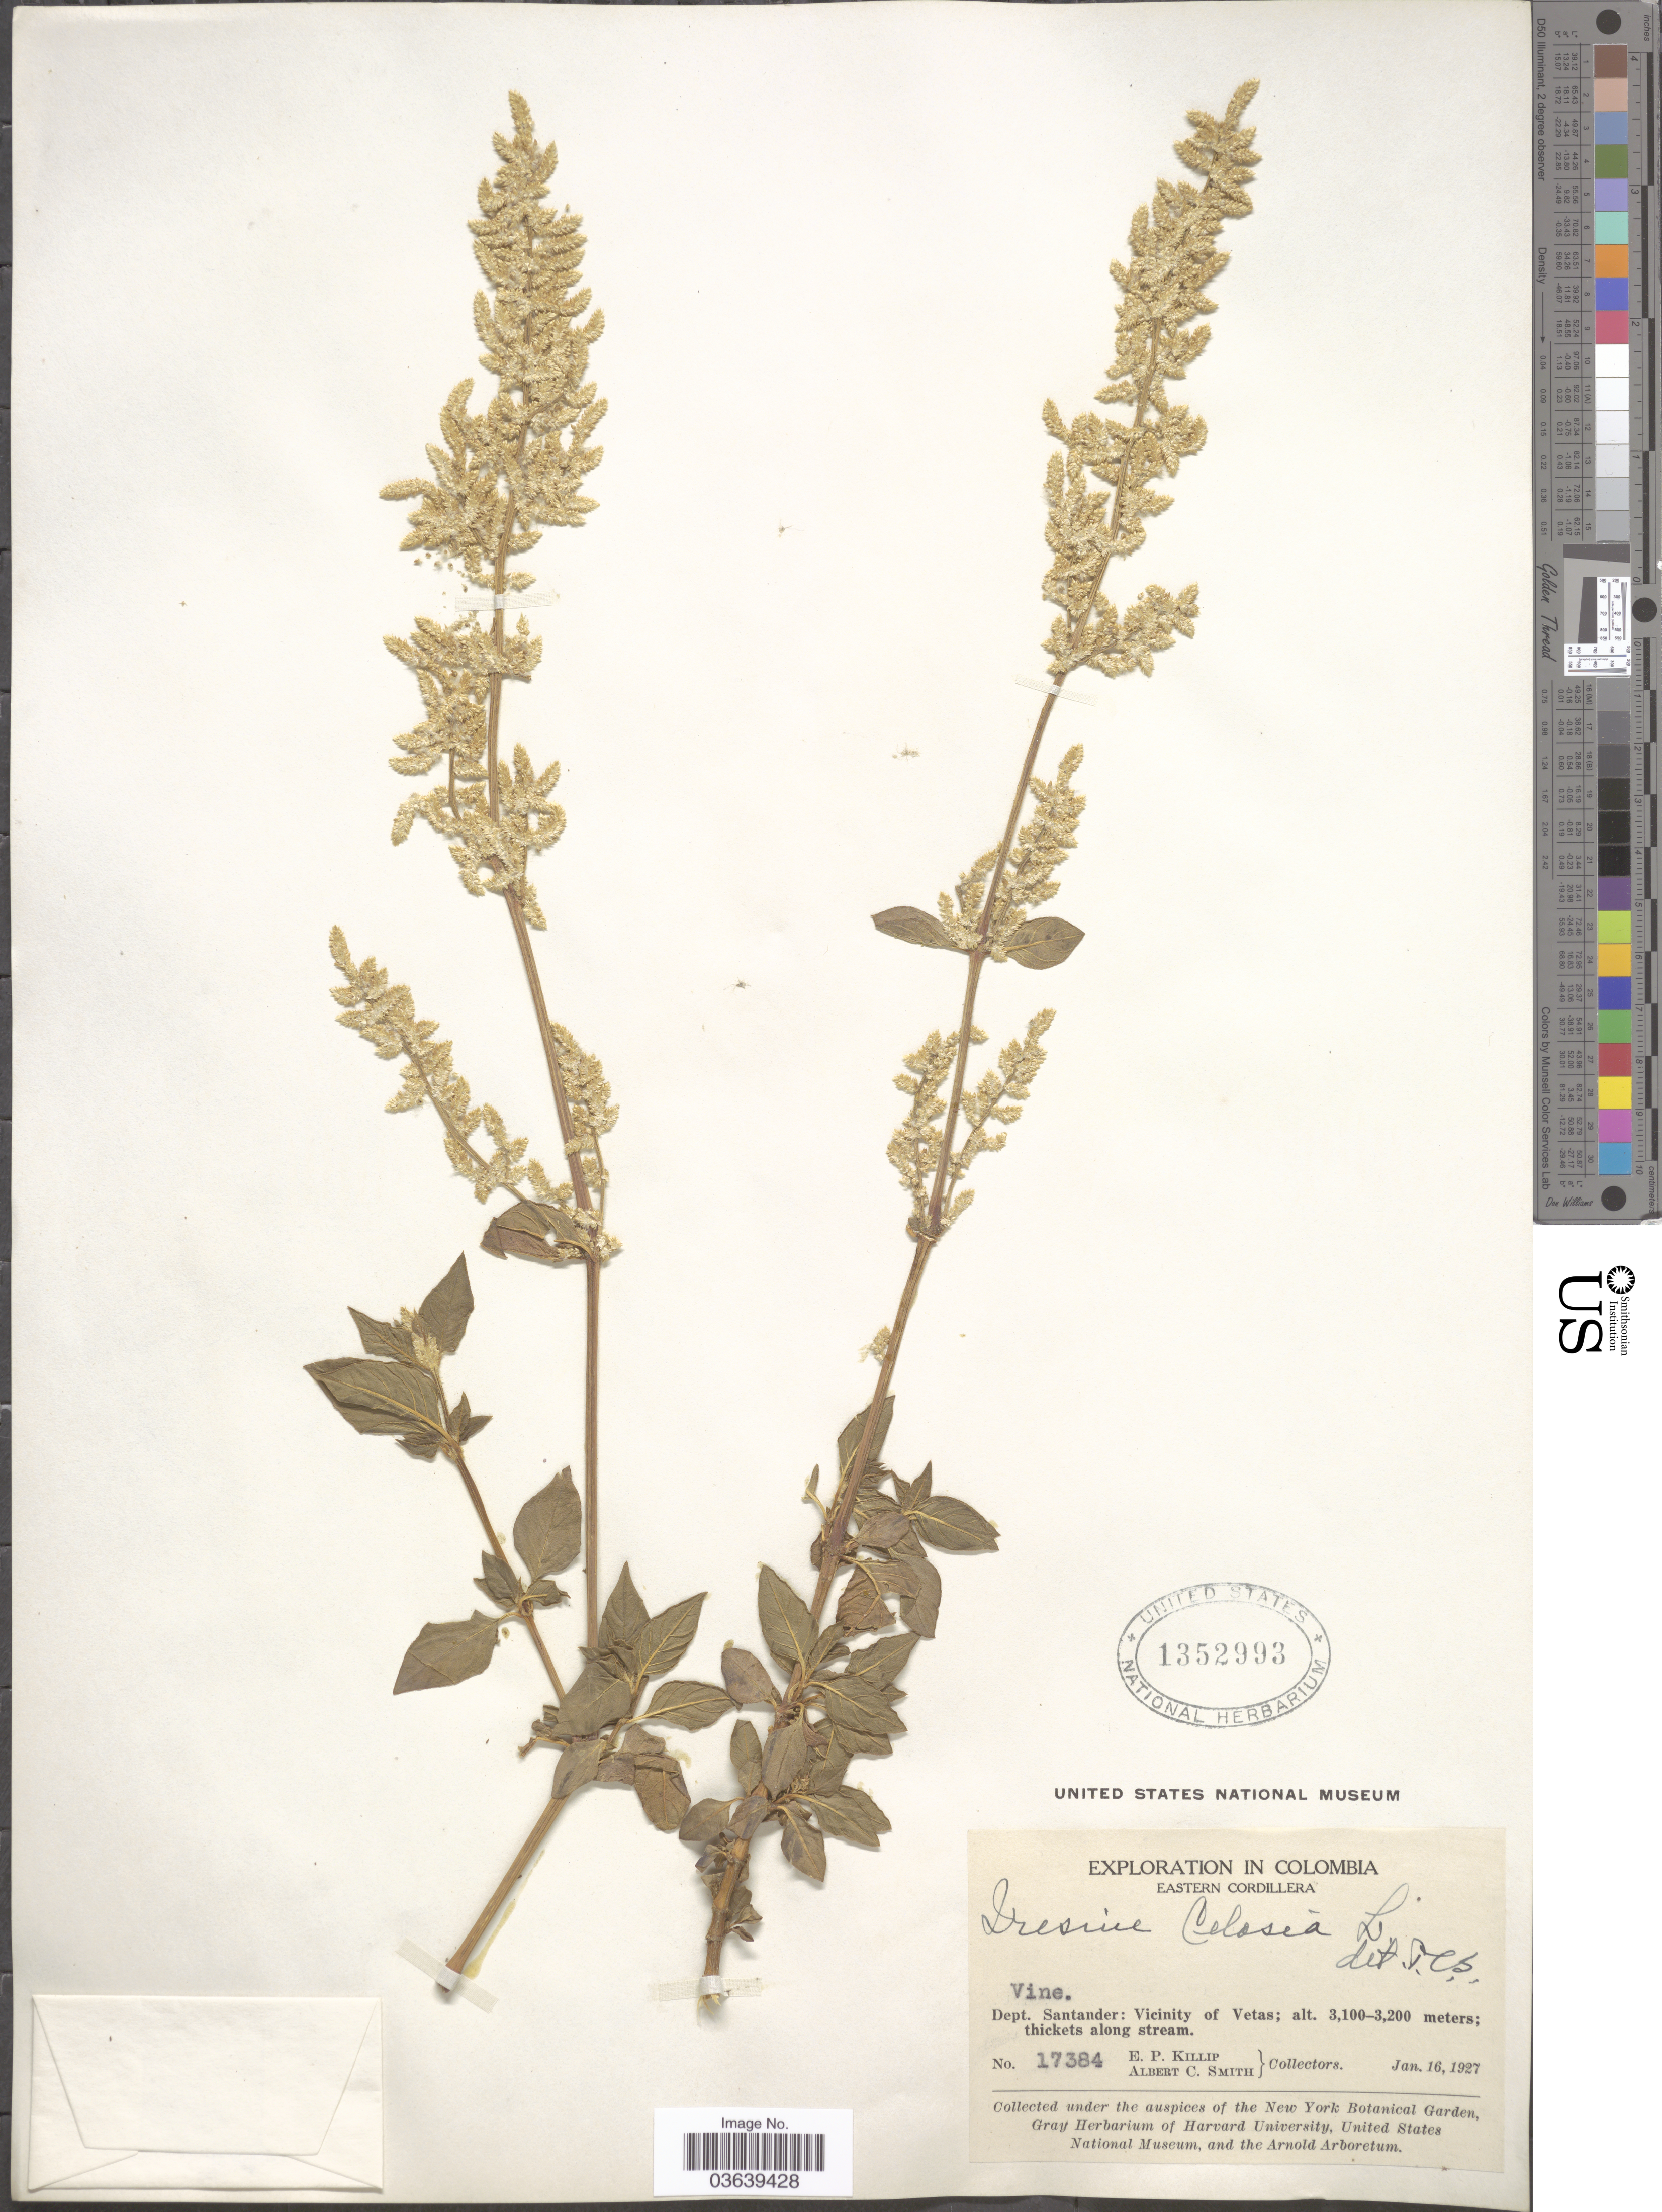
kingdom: Plantae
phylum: Tracheophyta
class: Magnoliopsida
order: Caryophyllales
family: Amaranthaceae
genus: Iresine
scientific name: Iresine celosia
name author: L.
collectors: E. P. Killip & A. C. Smith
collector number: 17384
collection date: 1927-01-16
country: Colombia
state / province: Santander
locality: Eastern Cordillera. Dept. Santander: Vicinity of Vetas.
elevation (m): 3100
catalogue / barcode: US 1352993